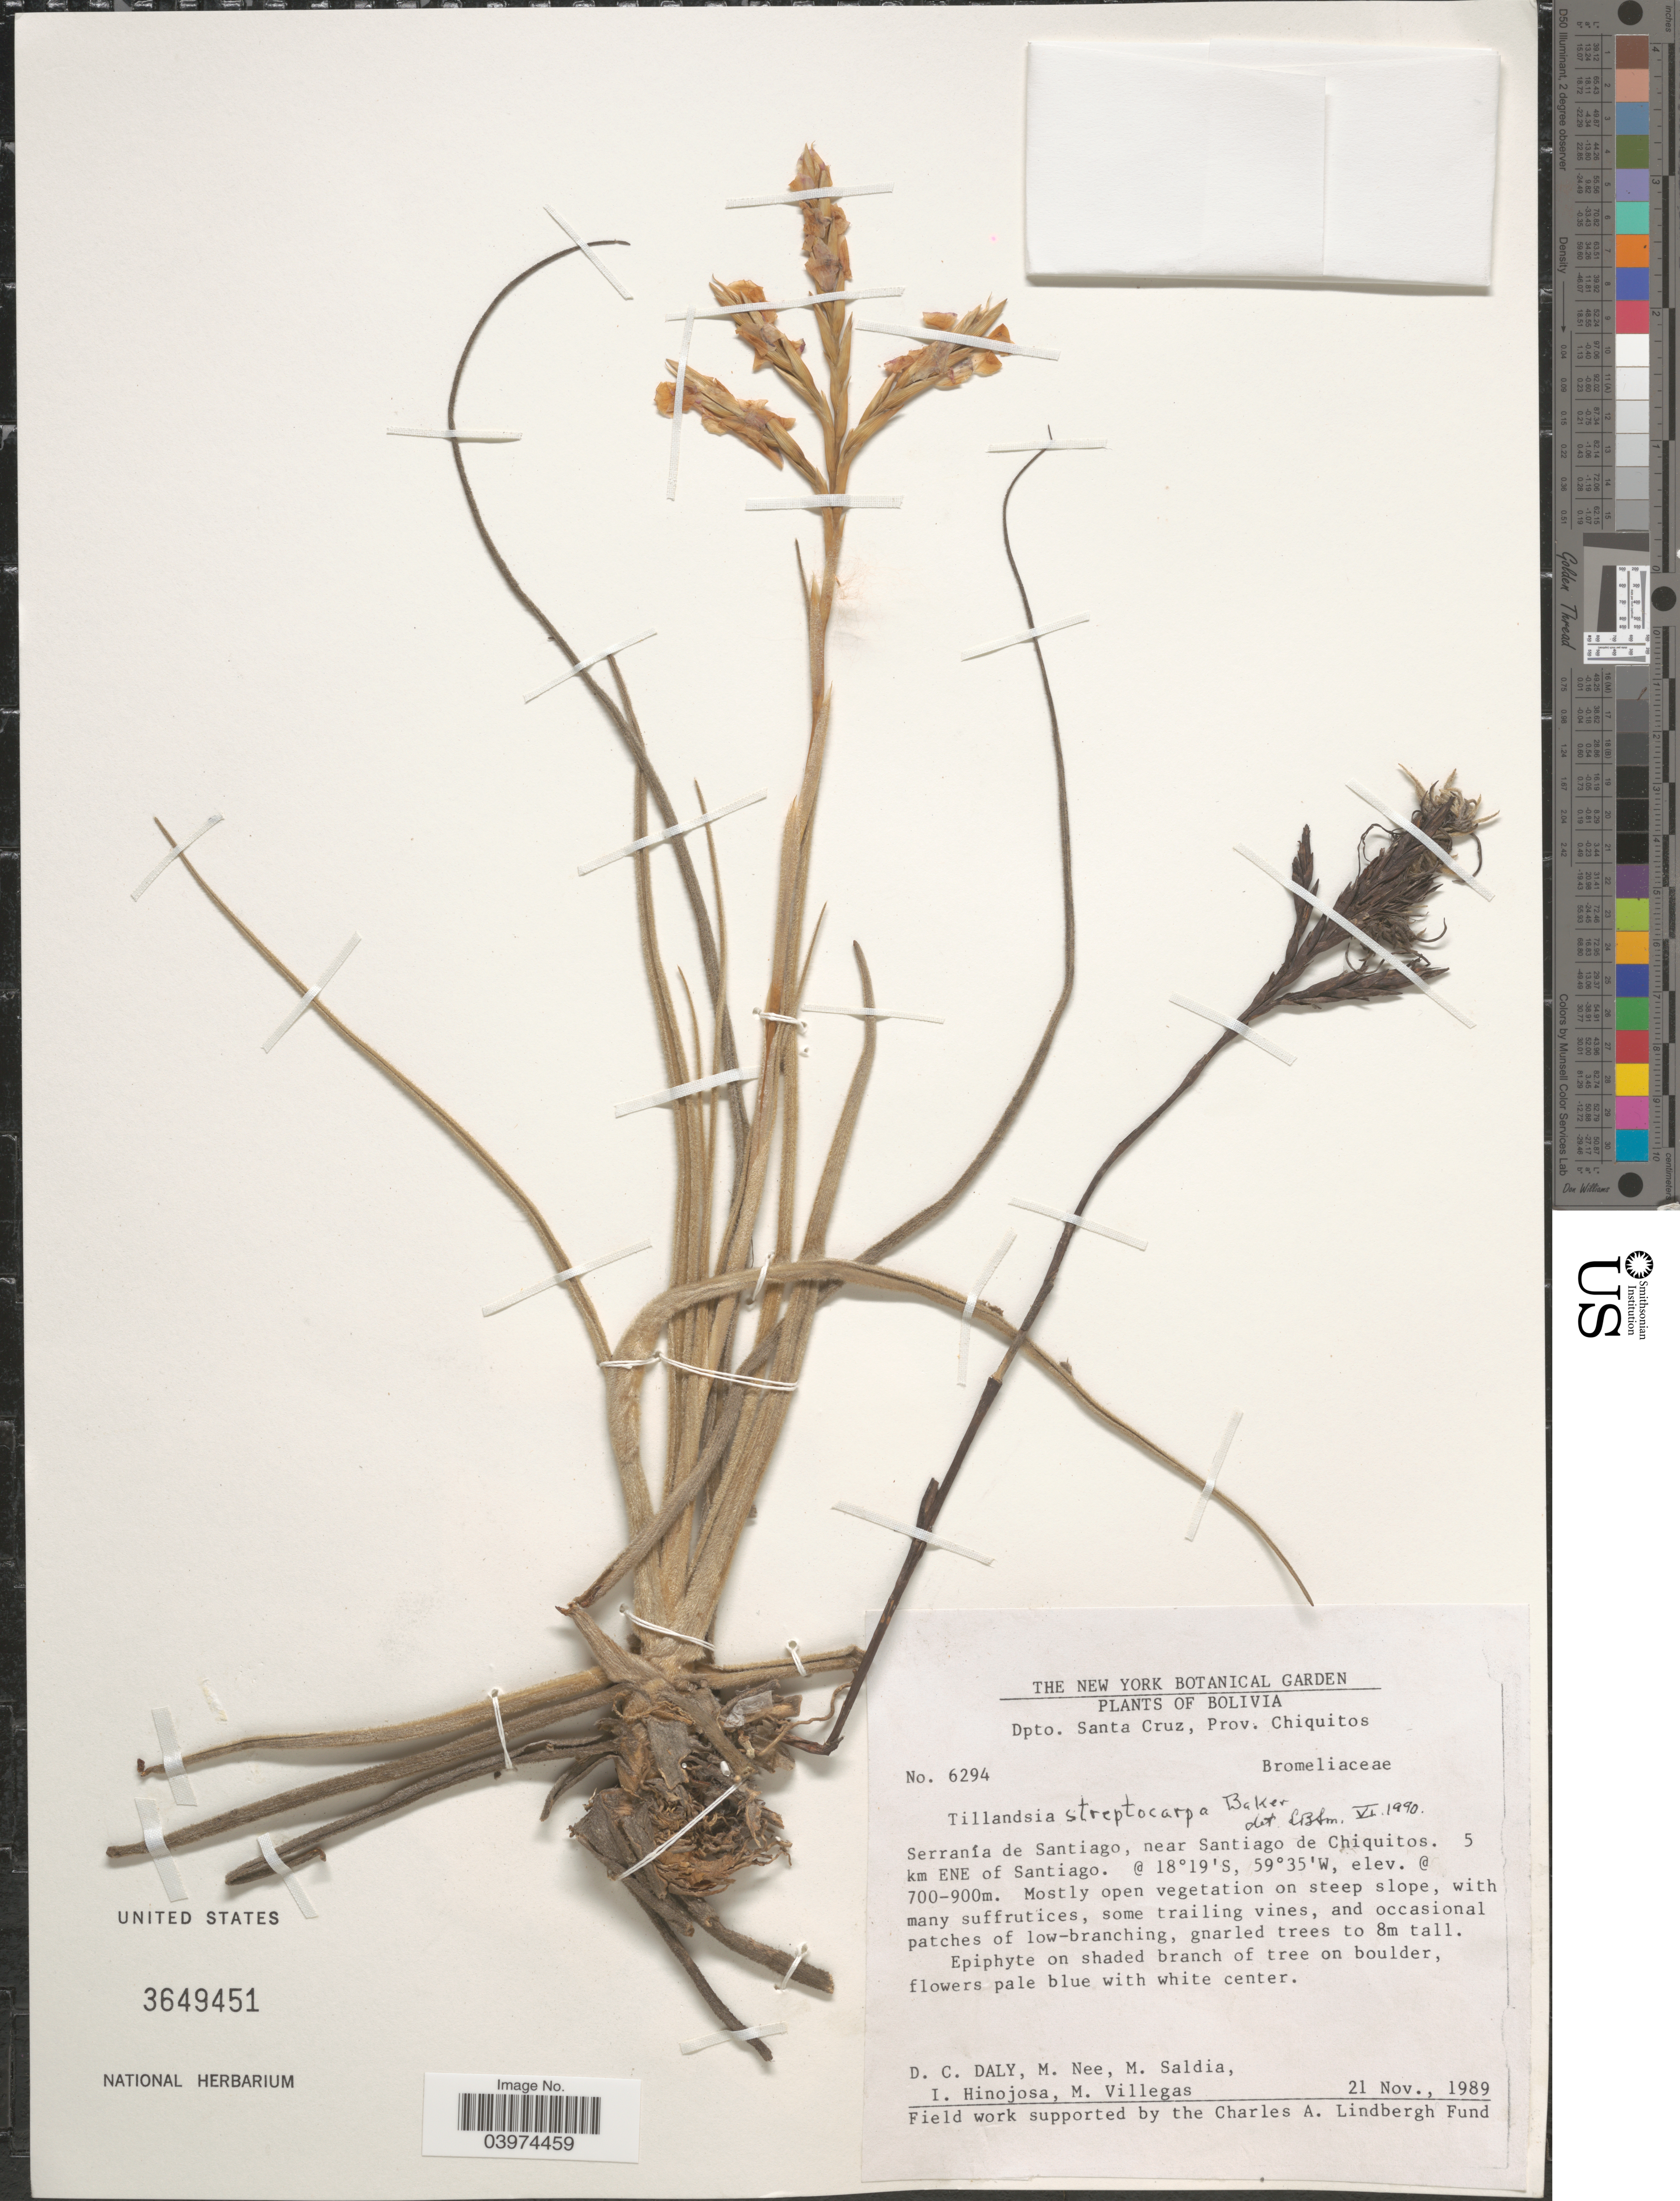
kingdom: Plantae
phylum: Tracheophyta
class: Liliopsida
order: Poales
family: Bromeliaceae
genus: Tillandsia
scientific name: Tillandsia streptocarpa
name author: Baker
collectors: D. C. Daly, M. Nee, M. Saldia, I. Hinojosa & M. Villegas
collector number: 6294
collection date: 1989-11-21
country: Bolivia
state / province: Santa Cruz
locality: Dpto. Santa Cruz, Prov. Chiquitos. Serranía de Santiago, near Santiago de Chiquitos. 5 km ENE of Santiago. Mostly open vegetation on steep slope.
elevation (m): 700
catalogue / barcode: US 3649451